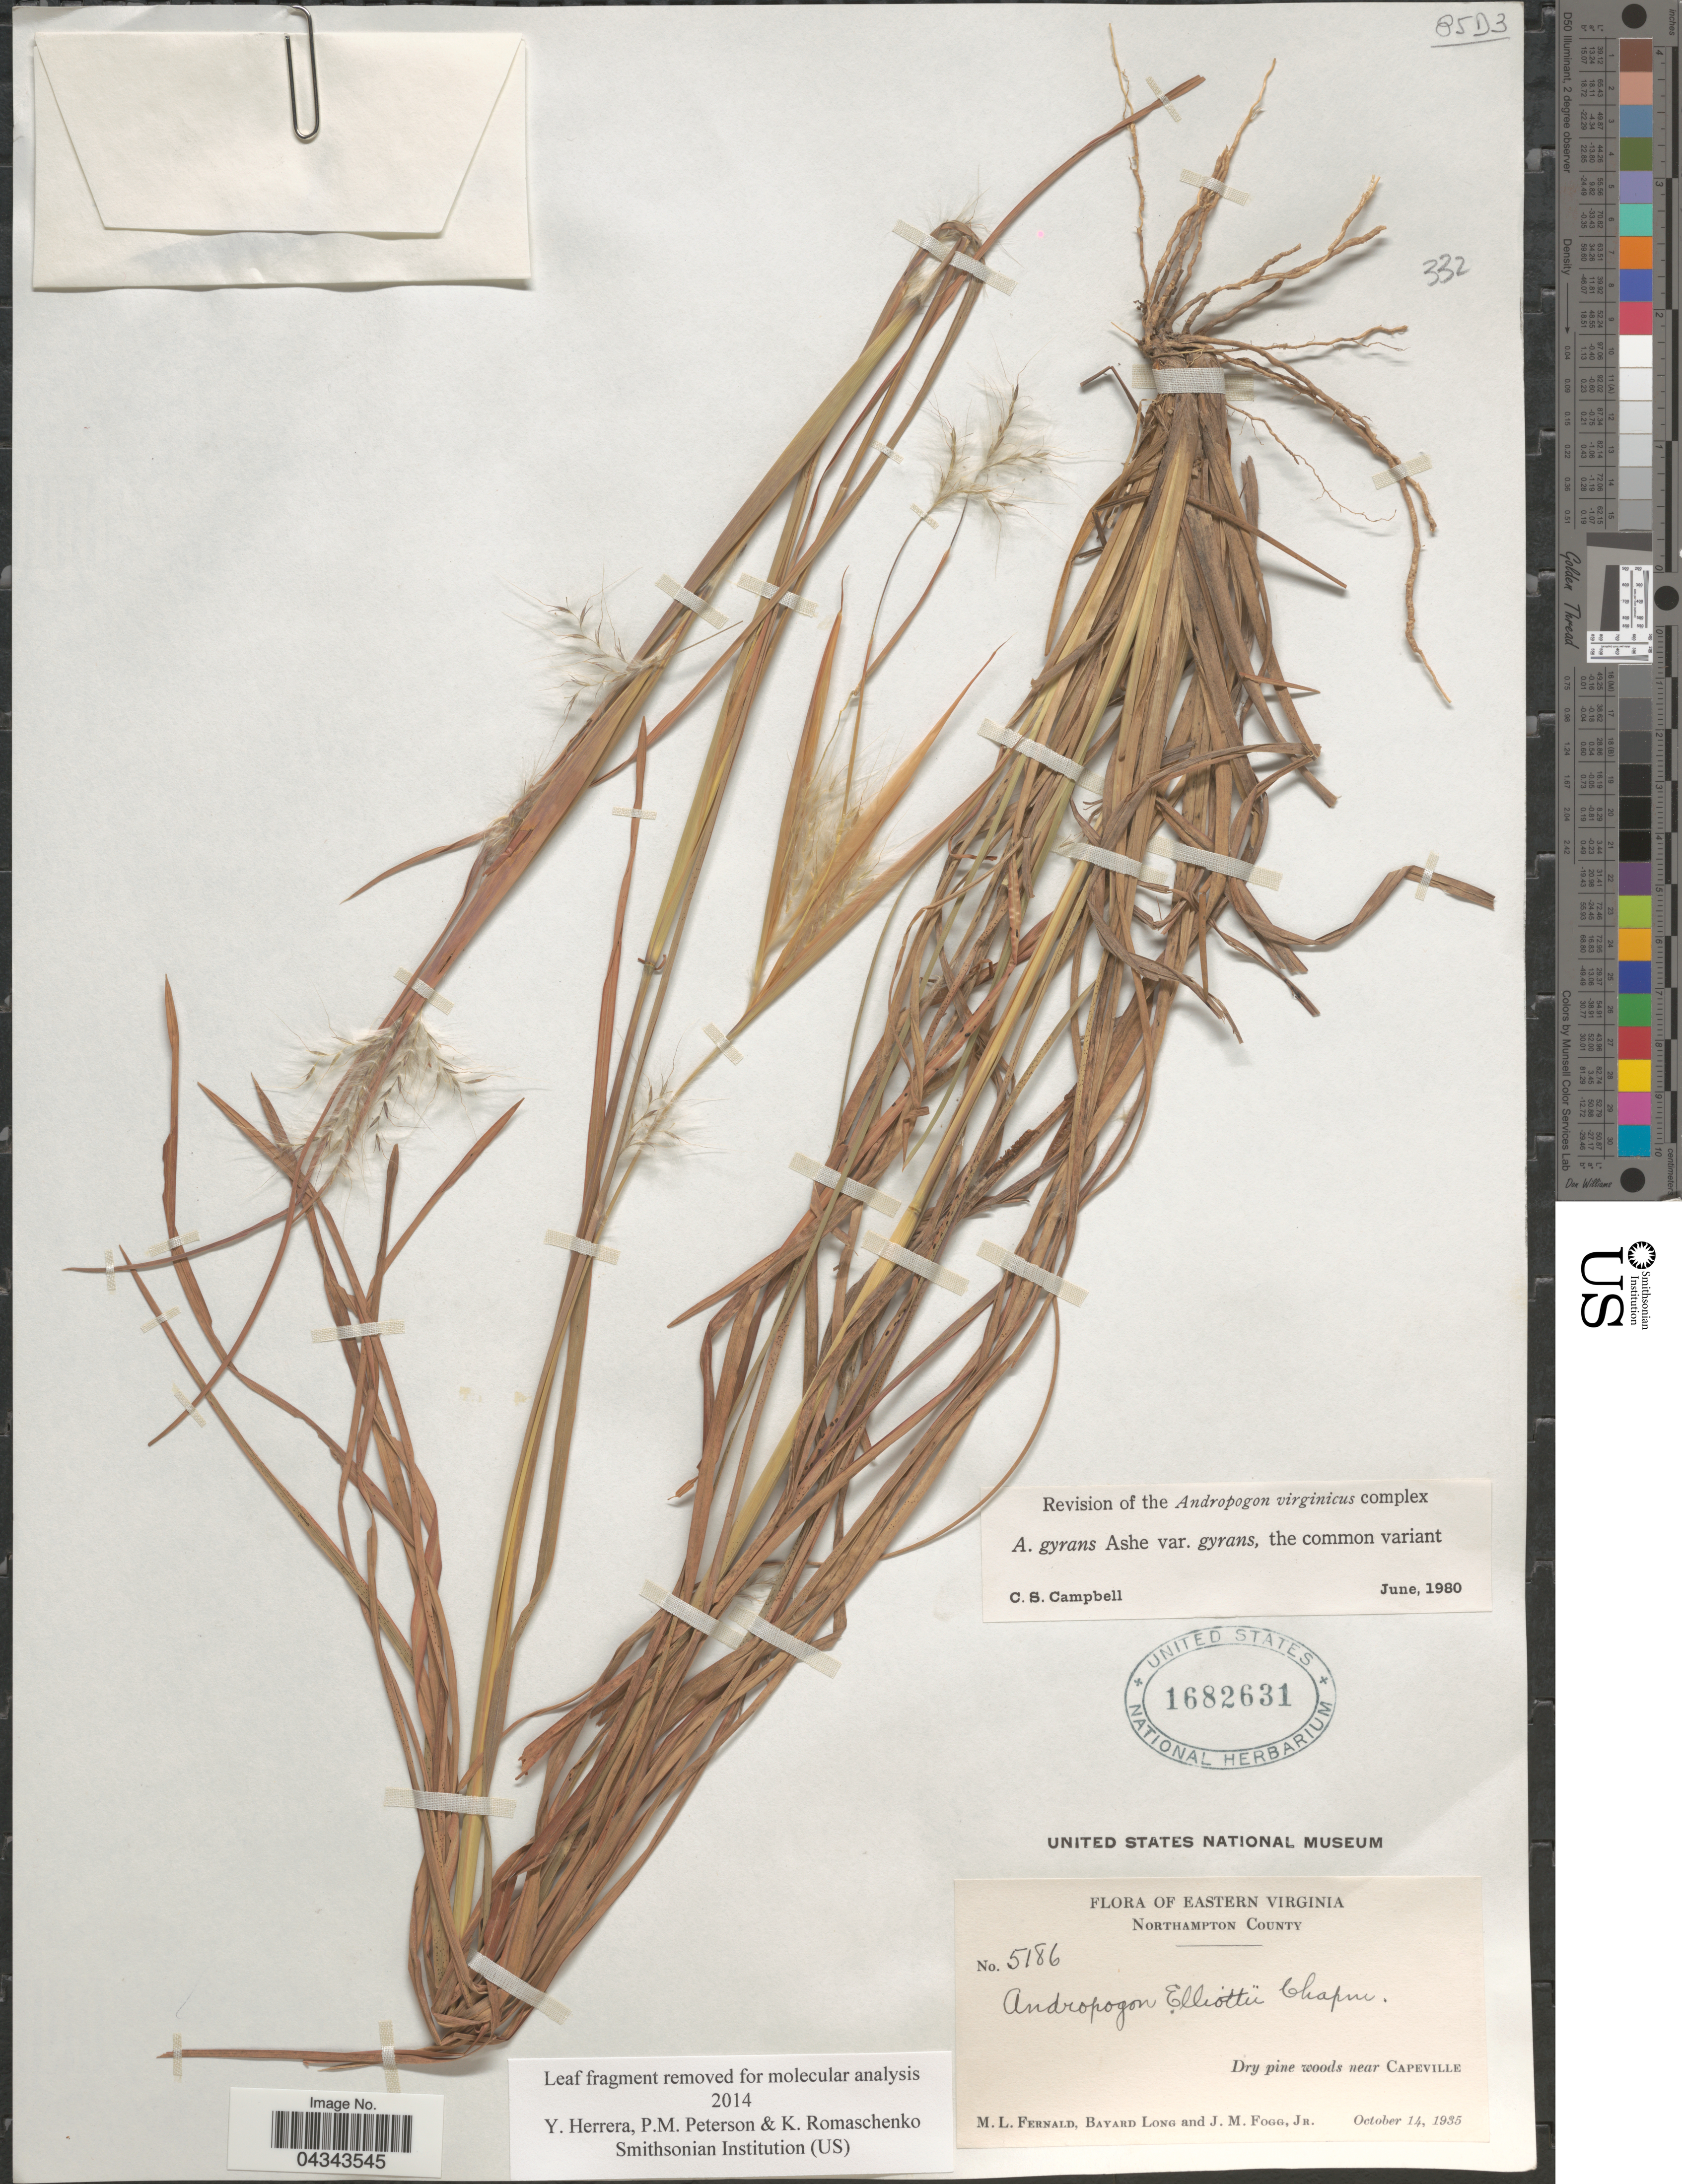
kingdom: Plantae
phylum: Tracheophyta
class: Liliopsida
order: Poales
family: Poaceae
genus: Andropogon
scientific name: Andropogon gyrans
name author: Ashe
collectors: M. L. Fernald, B. Long & J. Fogg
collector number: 5186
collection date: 1935-10-14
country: United States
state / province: Virginia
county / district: Northampton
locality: Eastern Virginia. Dry pine woods near Capeville.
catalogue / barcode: US 1682631